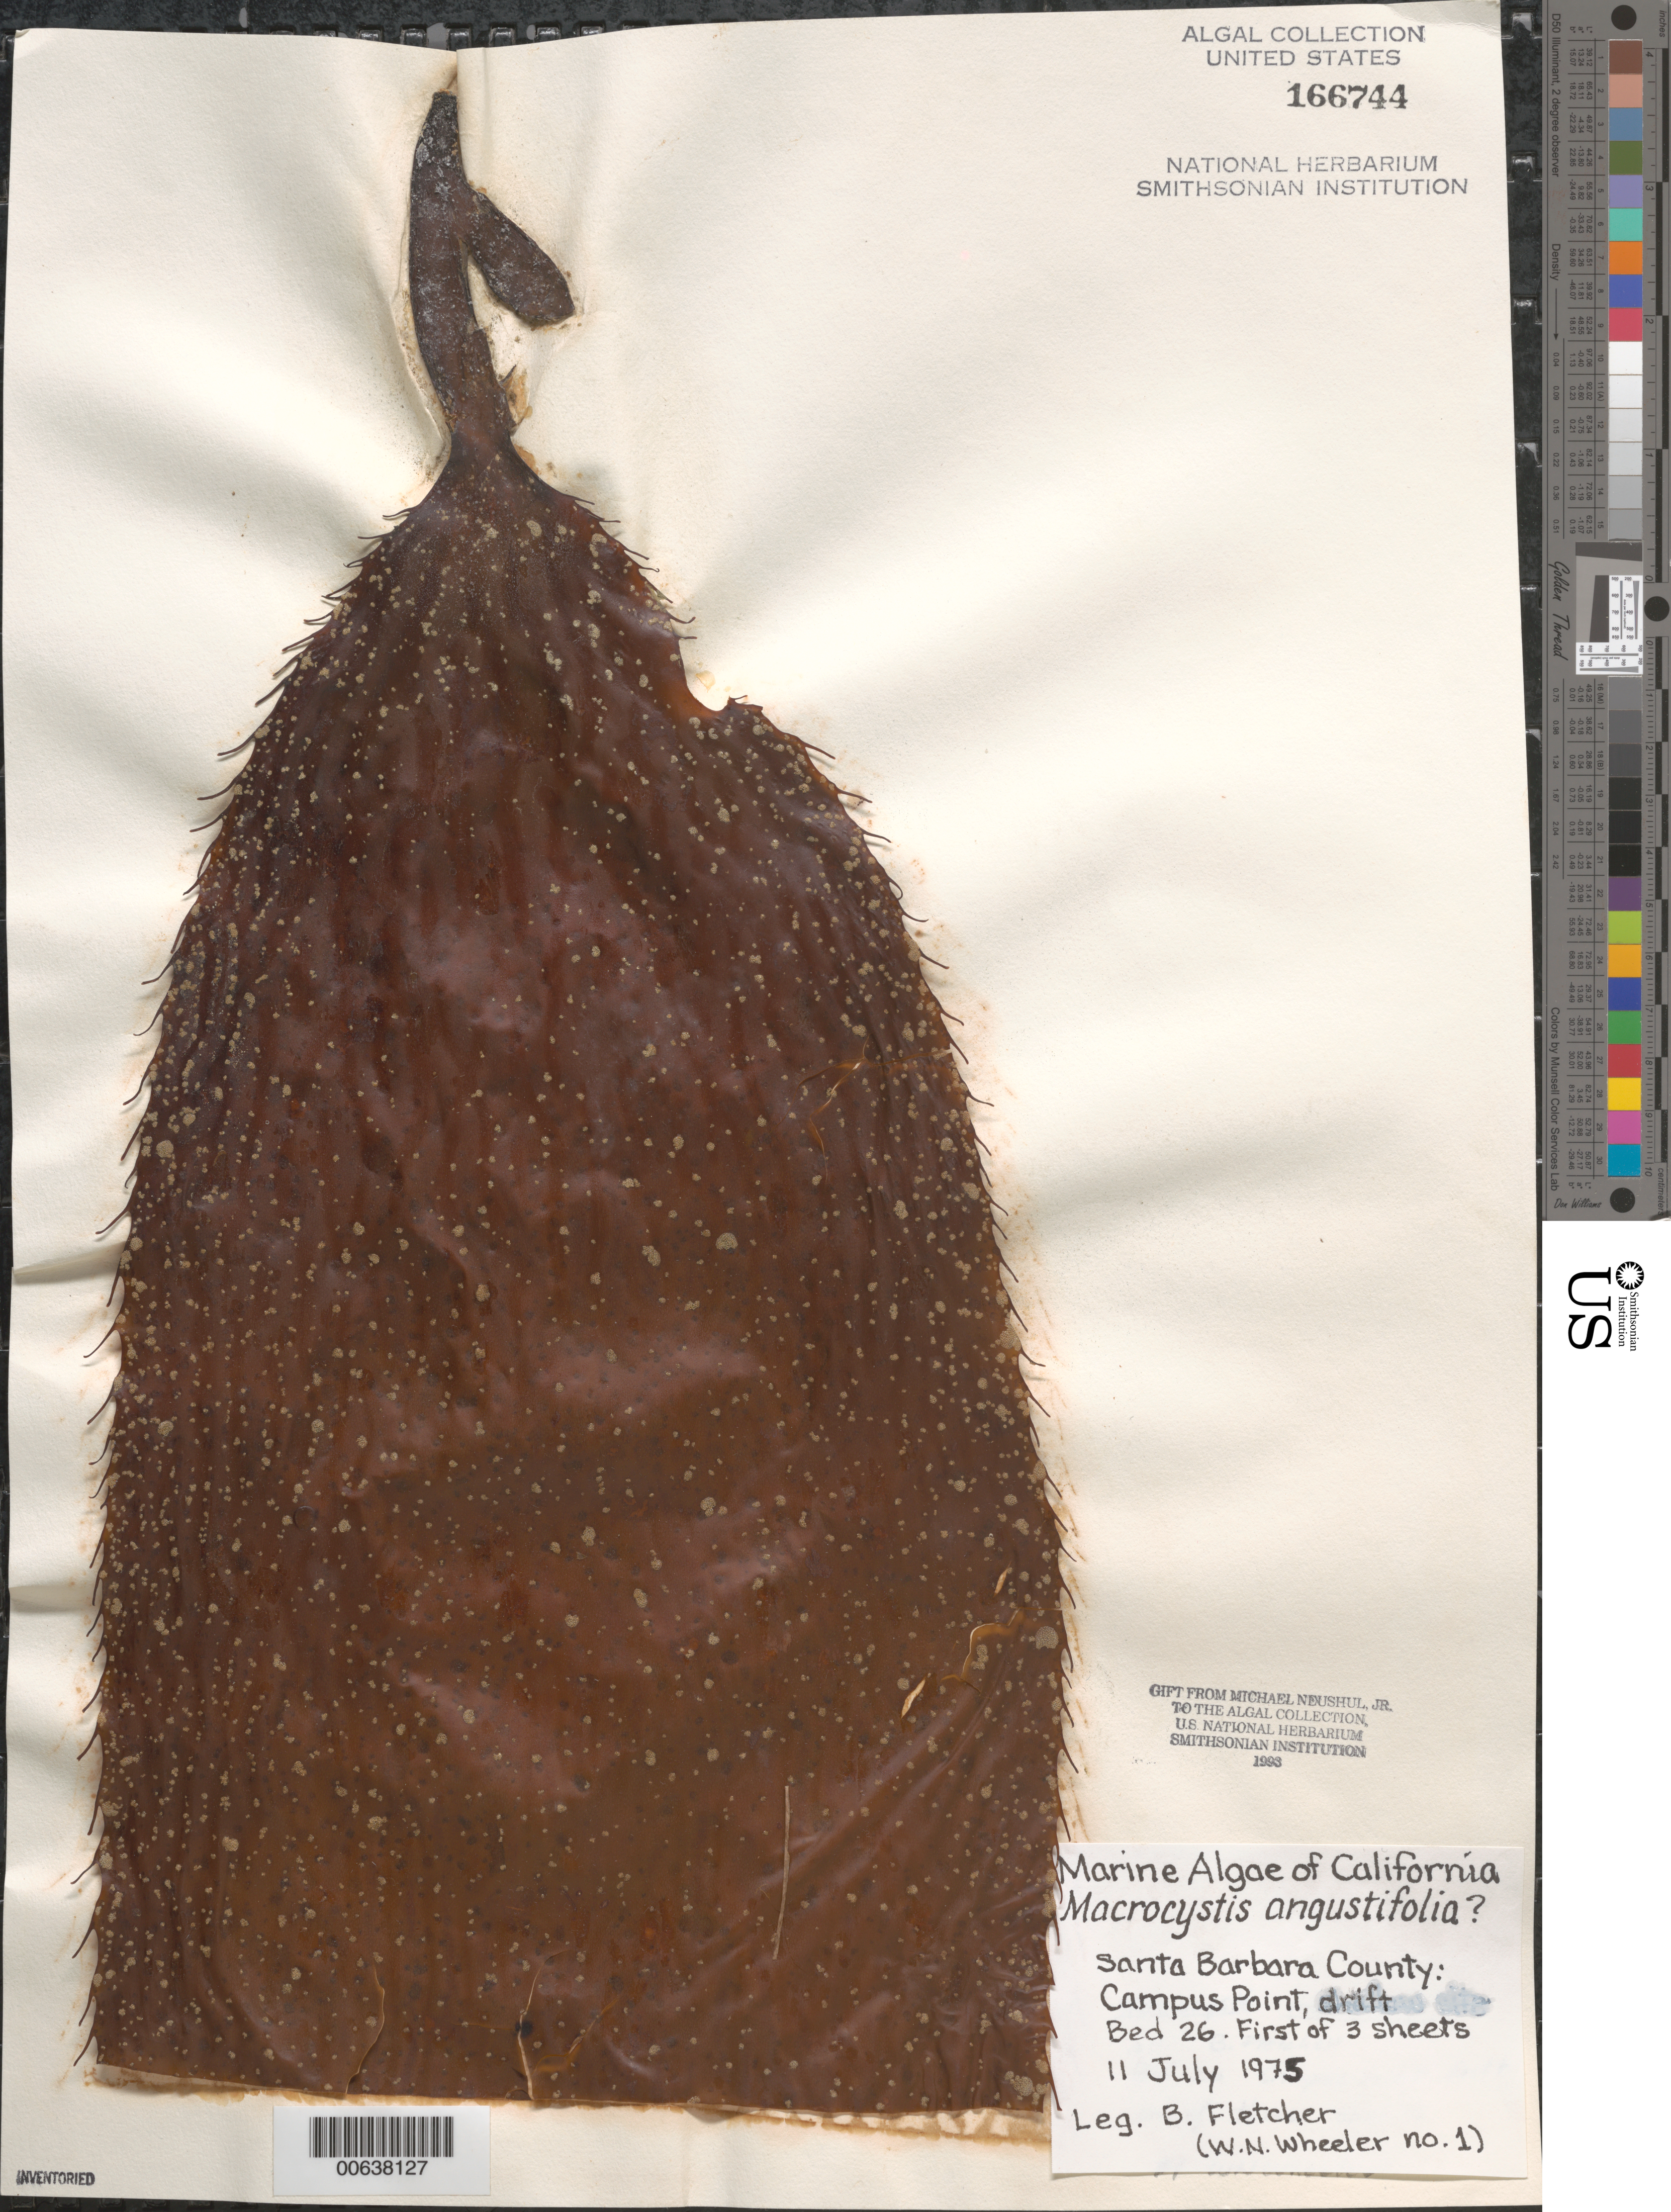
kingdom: Chromista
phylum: Ochrophyta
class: Phaeophyceae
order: Laminariales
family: Laminariaceae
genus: Macrocystis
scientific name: Macrocystis pyrifera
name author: (L.) C. Agardh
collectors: B. Fletcher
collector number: Wheeler 1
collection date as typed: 11 Jul 1975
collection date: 1975-07-11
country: United States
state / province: California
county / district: Santa Barbara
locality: Campus Point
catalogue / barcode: US 166744